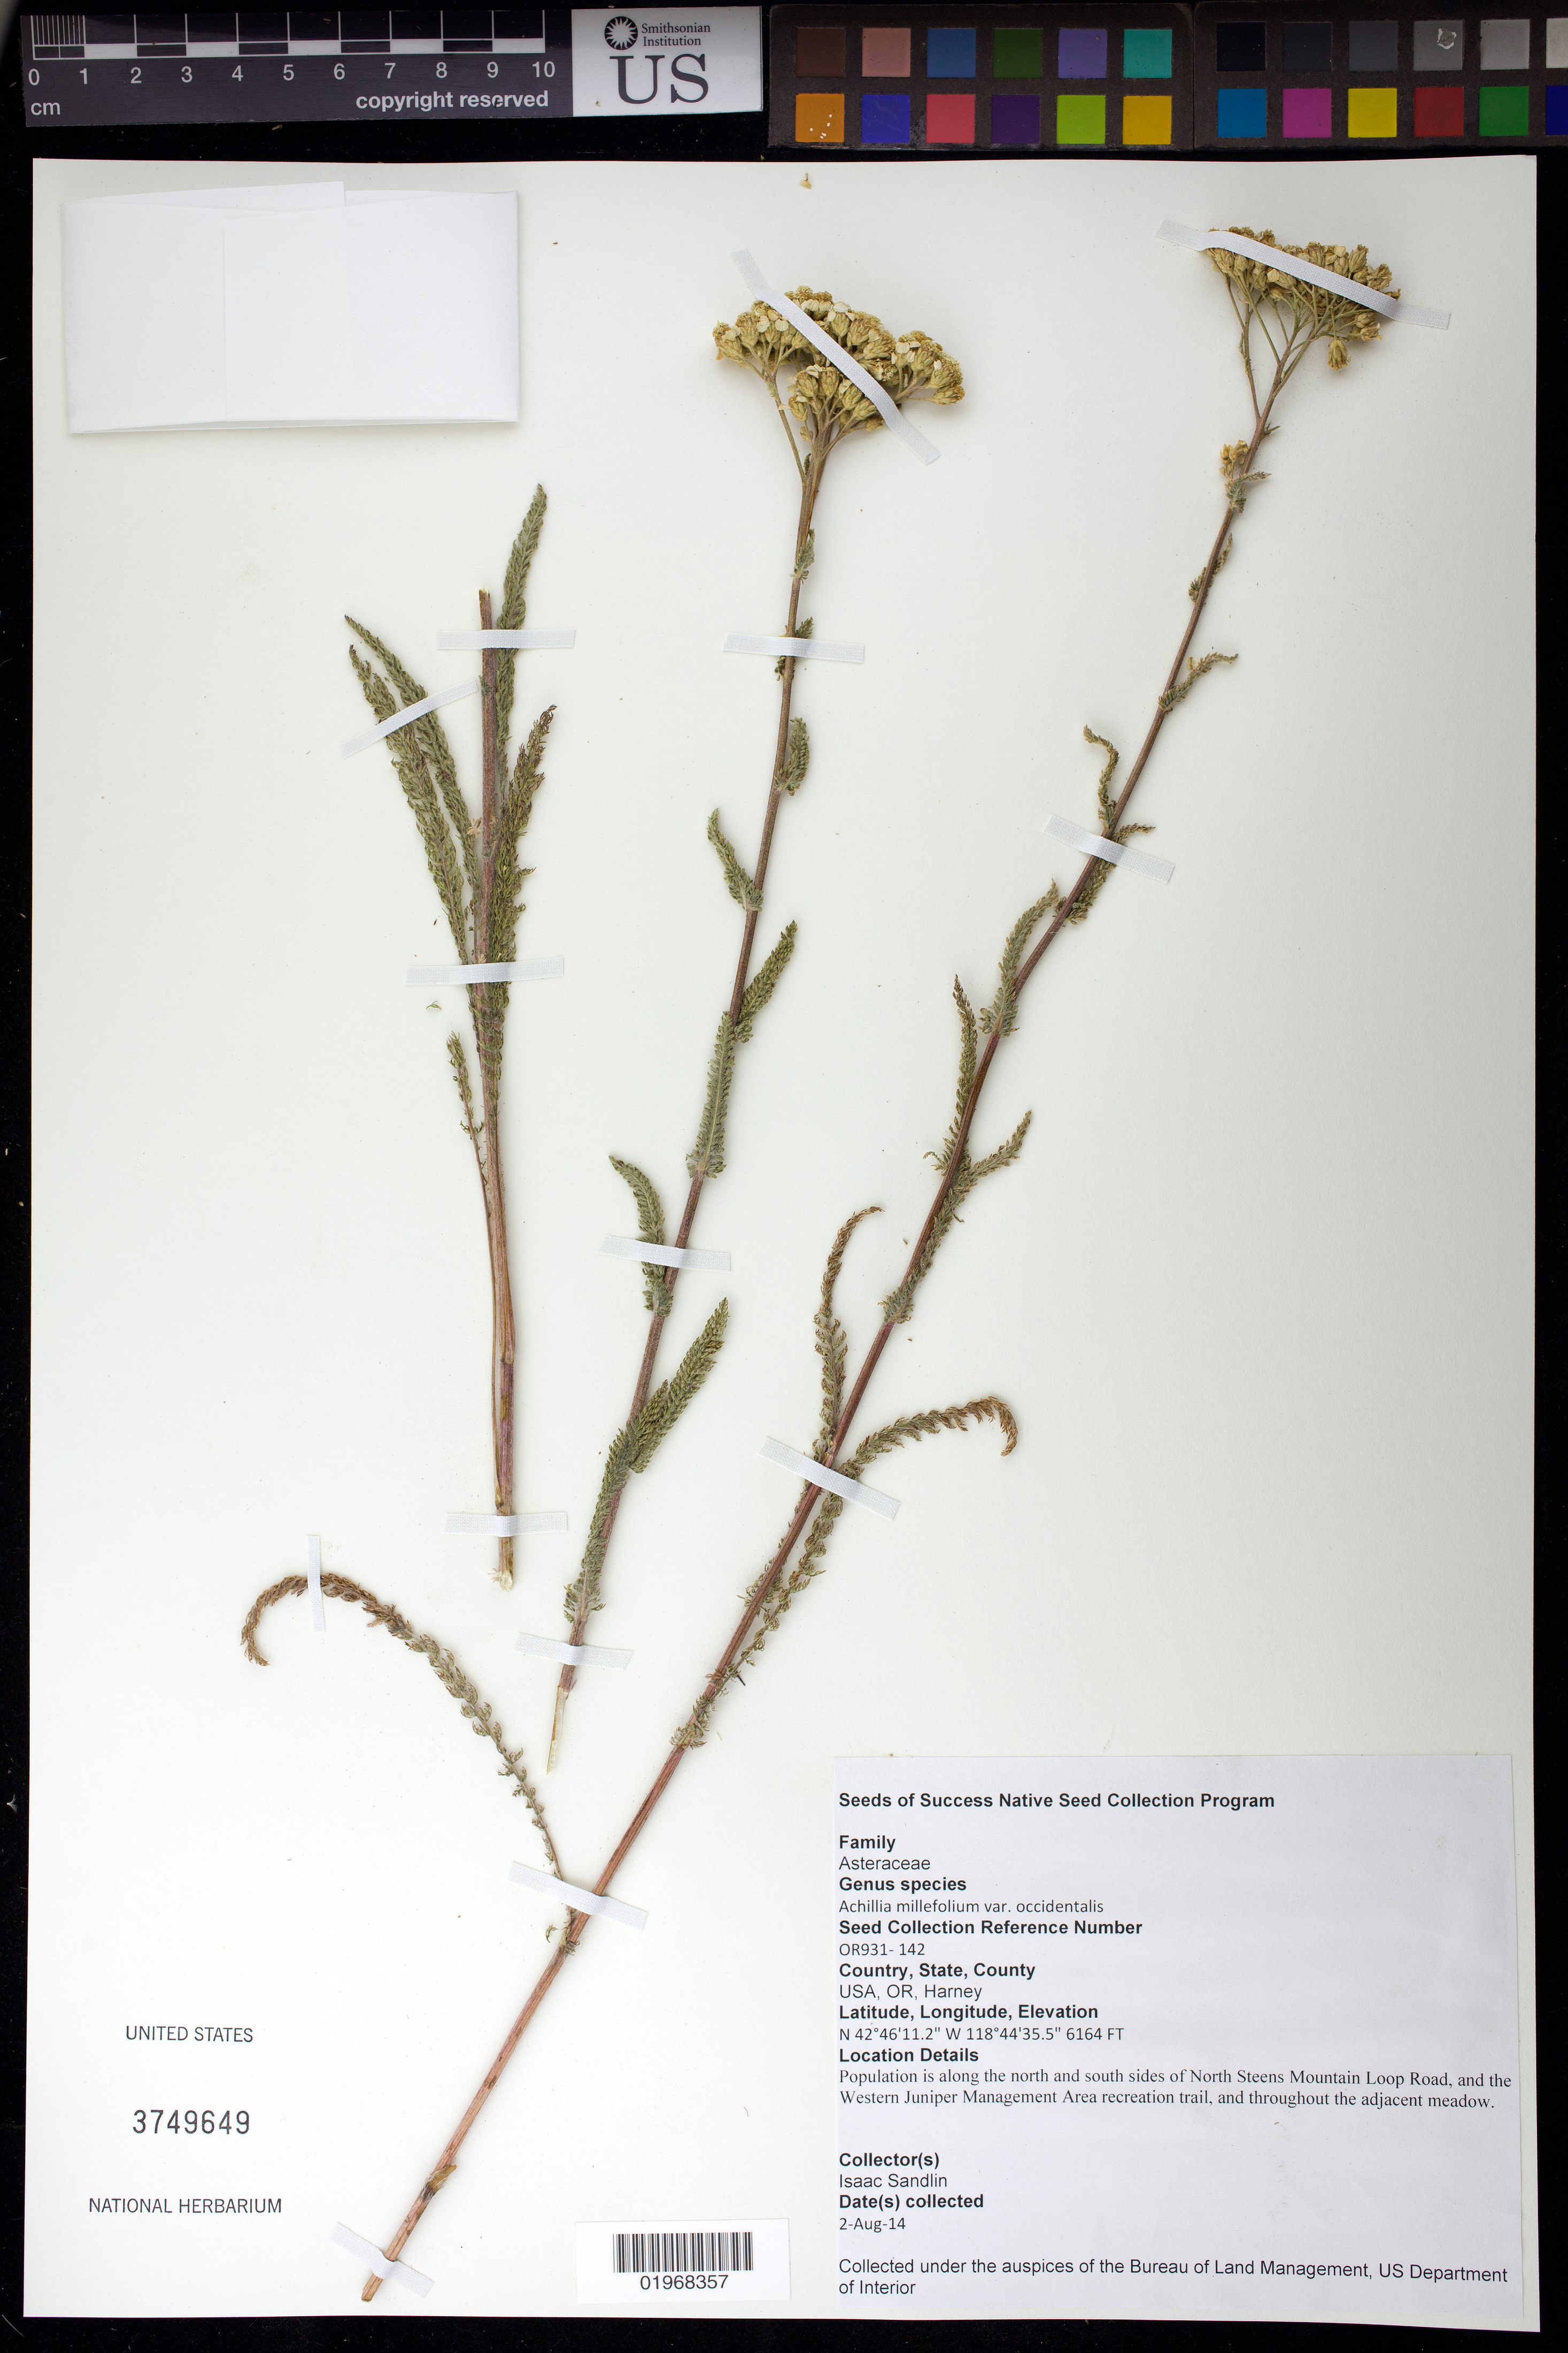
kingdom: Plantae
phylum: Tracheophyta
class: Magnoliopsida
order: Asterales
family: Asteraceae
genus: Achillea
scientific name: Achillea millefolium var. occidentalis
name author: (Bong.) DC.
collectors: I. Sandlin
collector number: OR931-142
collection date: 2014-08-02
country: United States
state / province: Oregon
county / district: Harney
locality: Western Juniper Management Area recreation trail and North Steens Mountain Loop Road.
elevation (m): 1879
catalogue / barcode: US 3749649